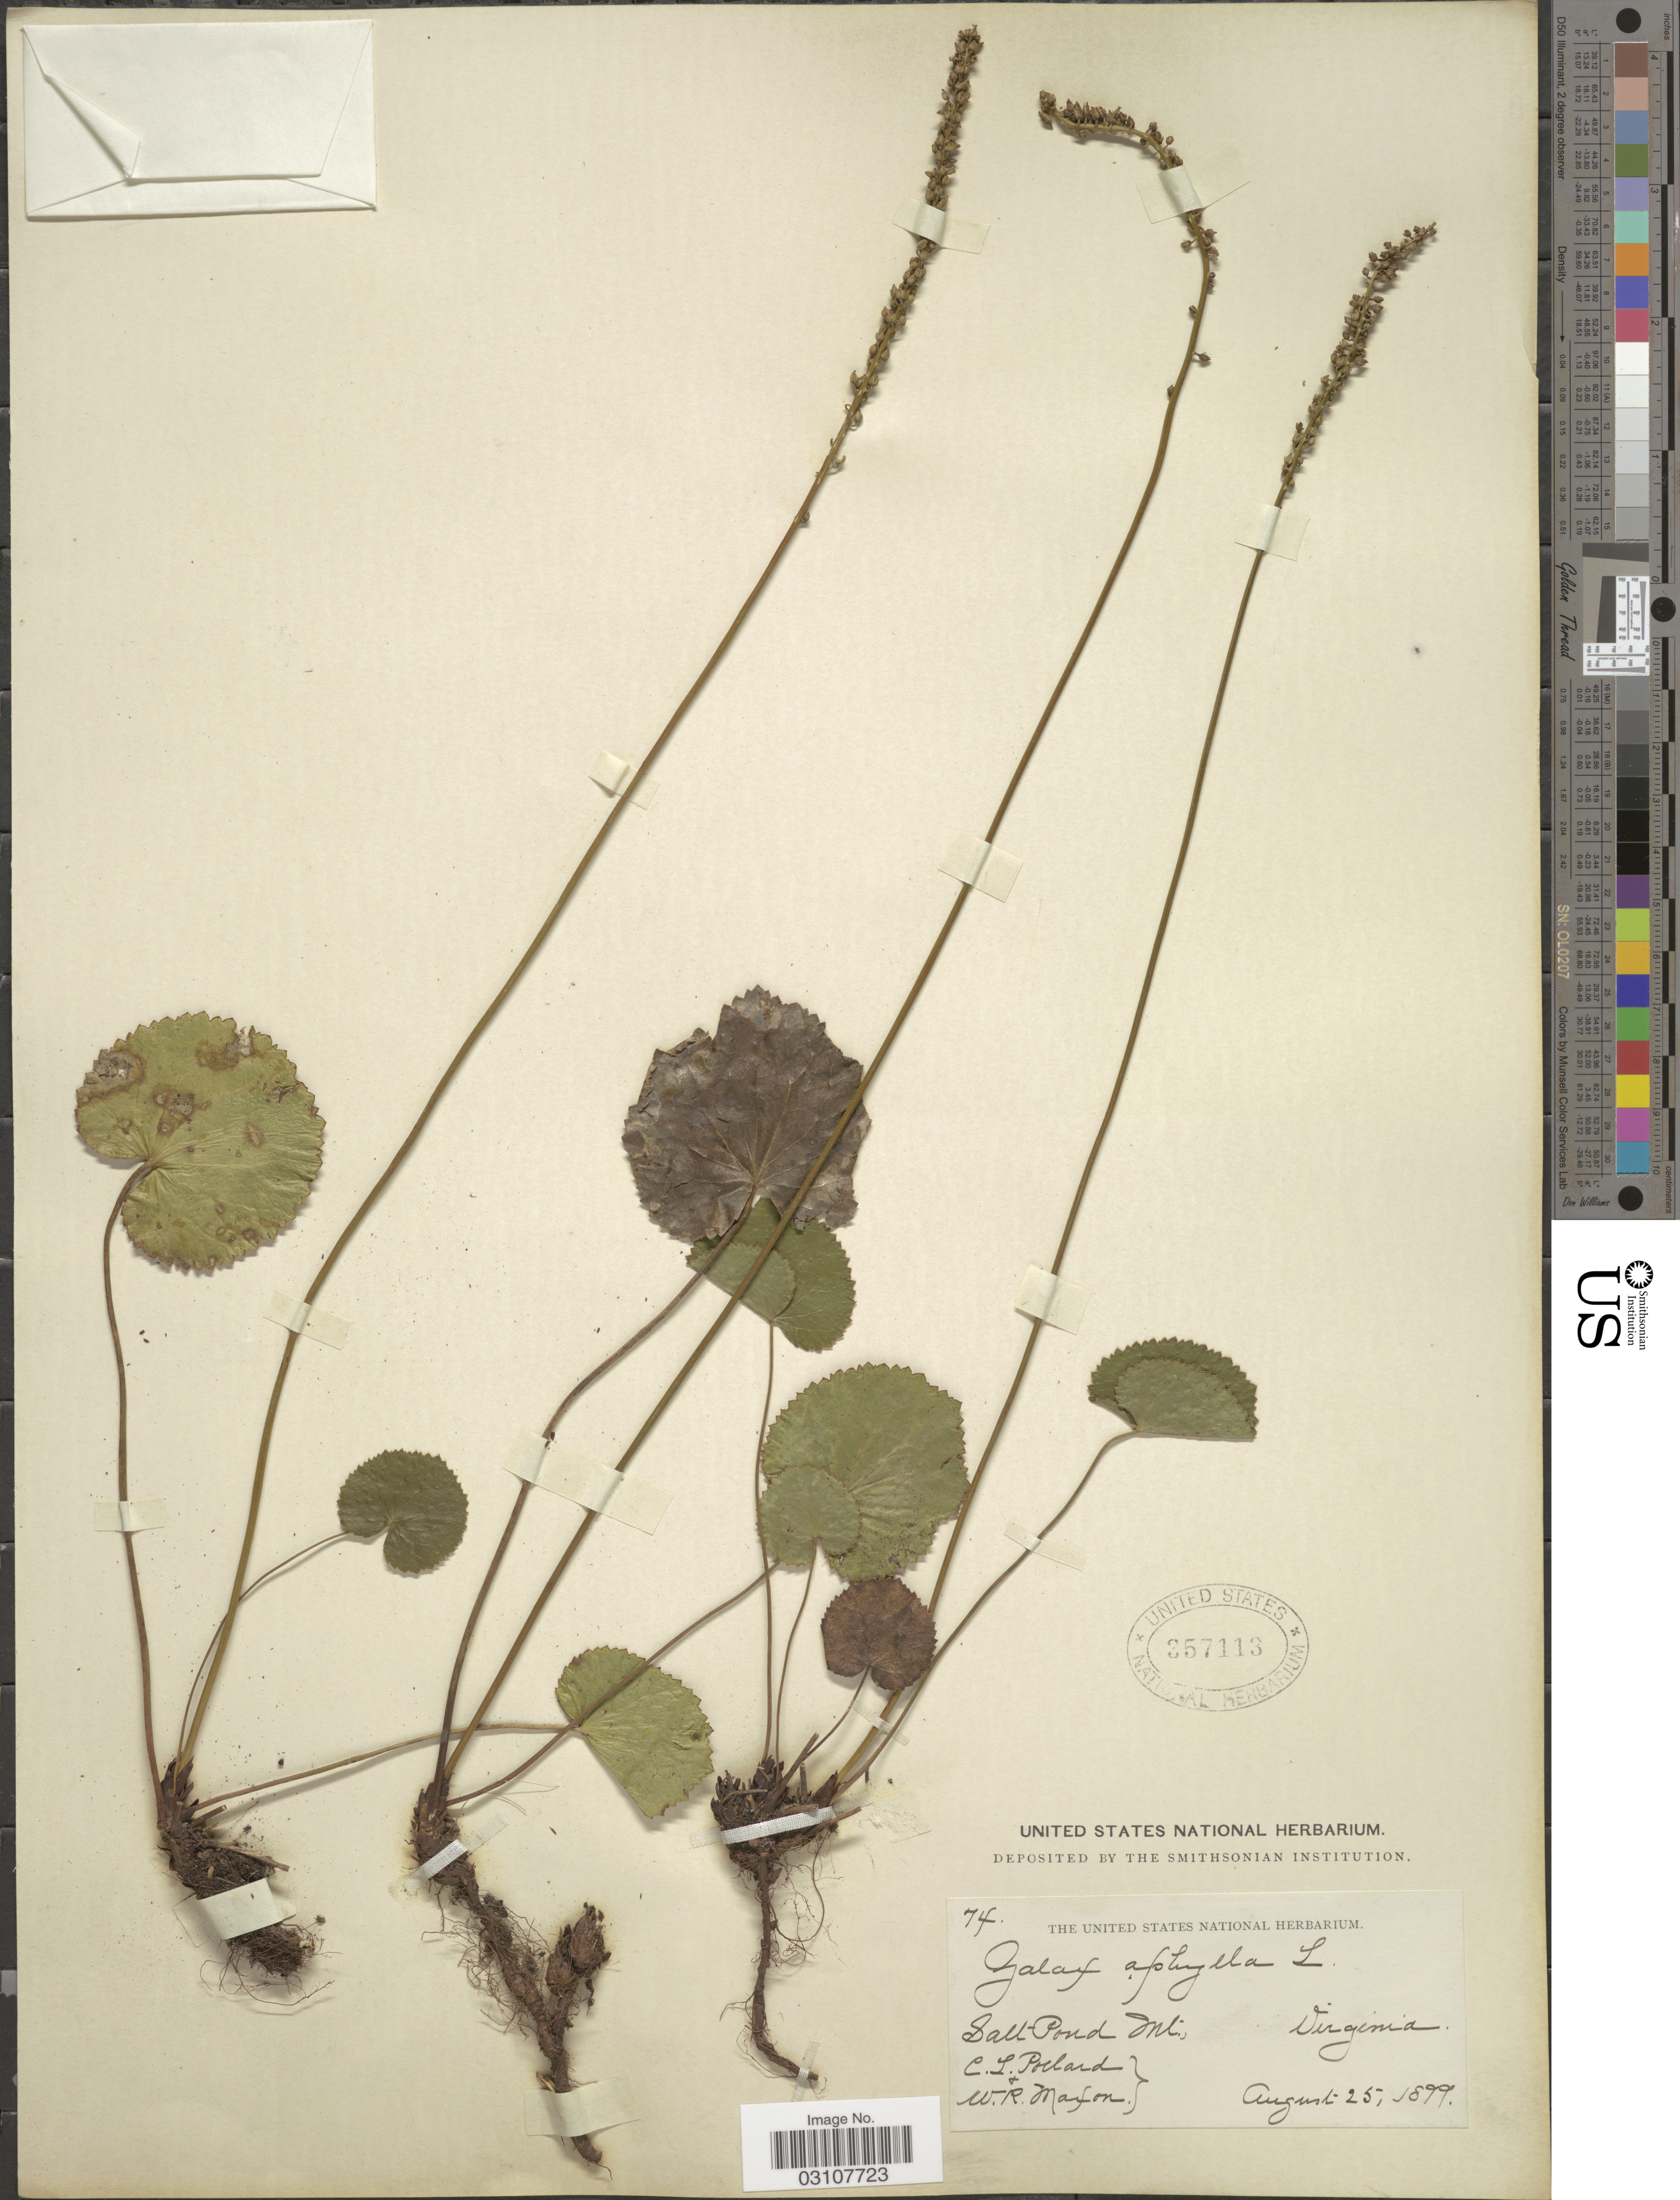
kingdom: Plantae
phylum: Tracheophyta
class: Magnoliopsida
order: Ericales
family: Diapensiaceae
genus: Galax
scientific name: Galax urceolata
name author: (Poir.) Brummitt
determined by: Gaynor, Michelle L., (FLAS), University of Florida (UNITED STATES)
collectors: C. L. Pollard & W. R. Maxon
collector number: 74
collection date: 1899-08-25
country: United States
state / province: Virginia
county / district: Giles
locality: Salt Pond Mt.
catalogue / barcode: US 357113